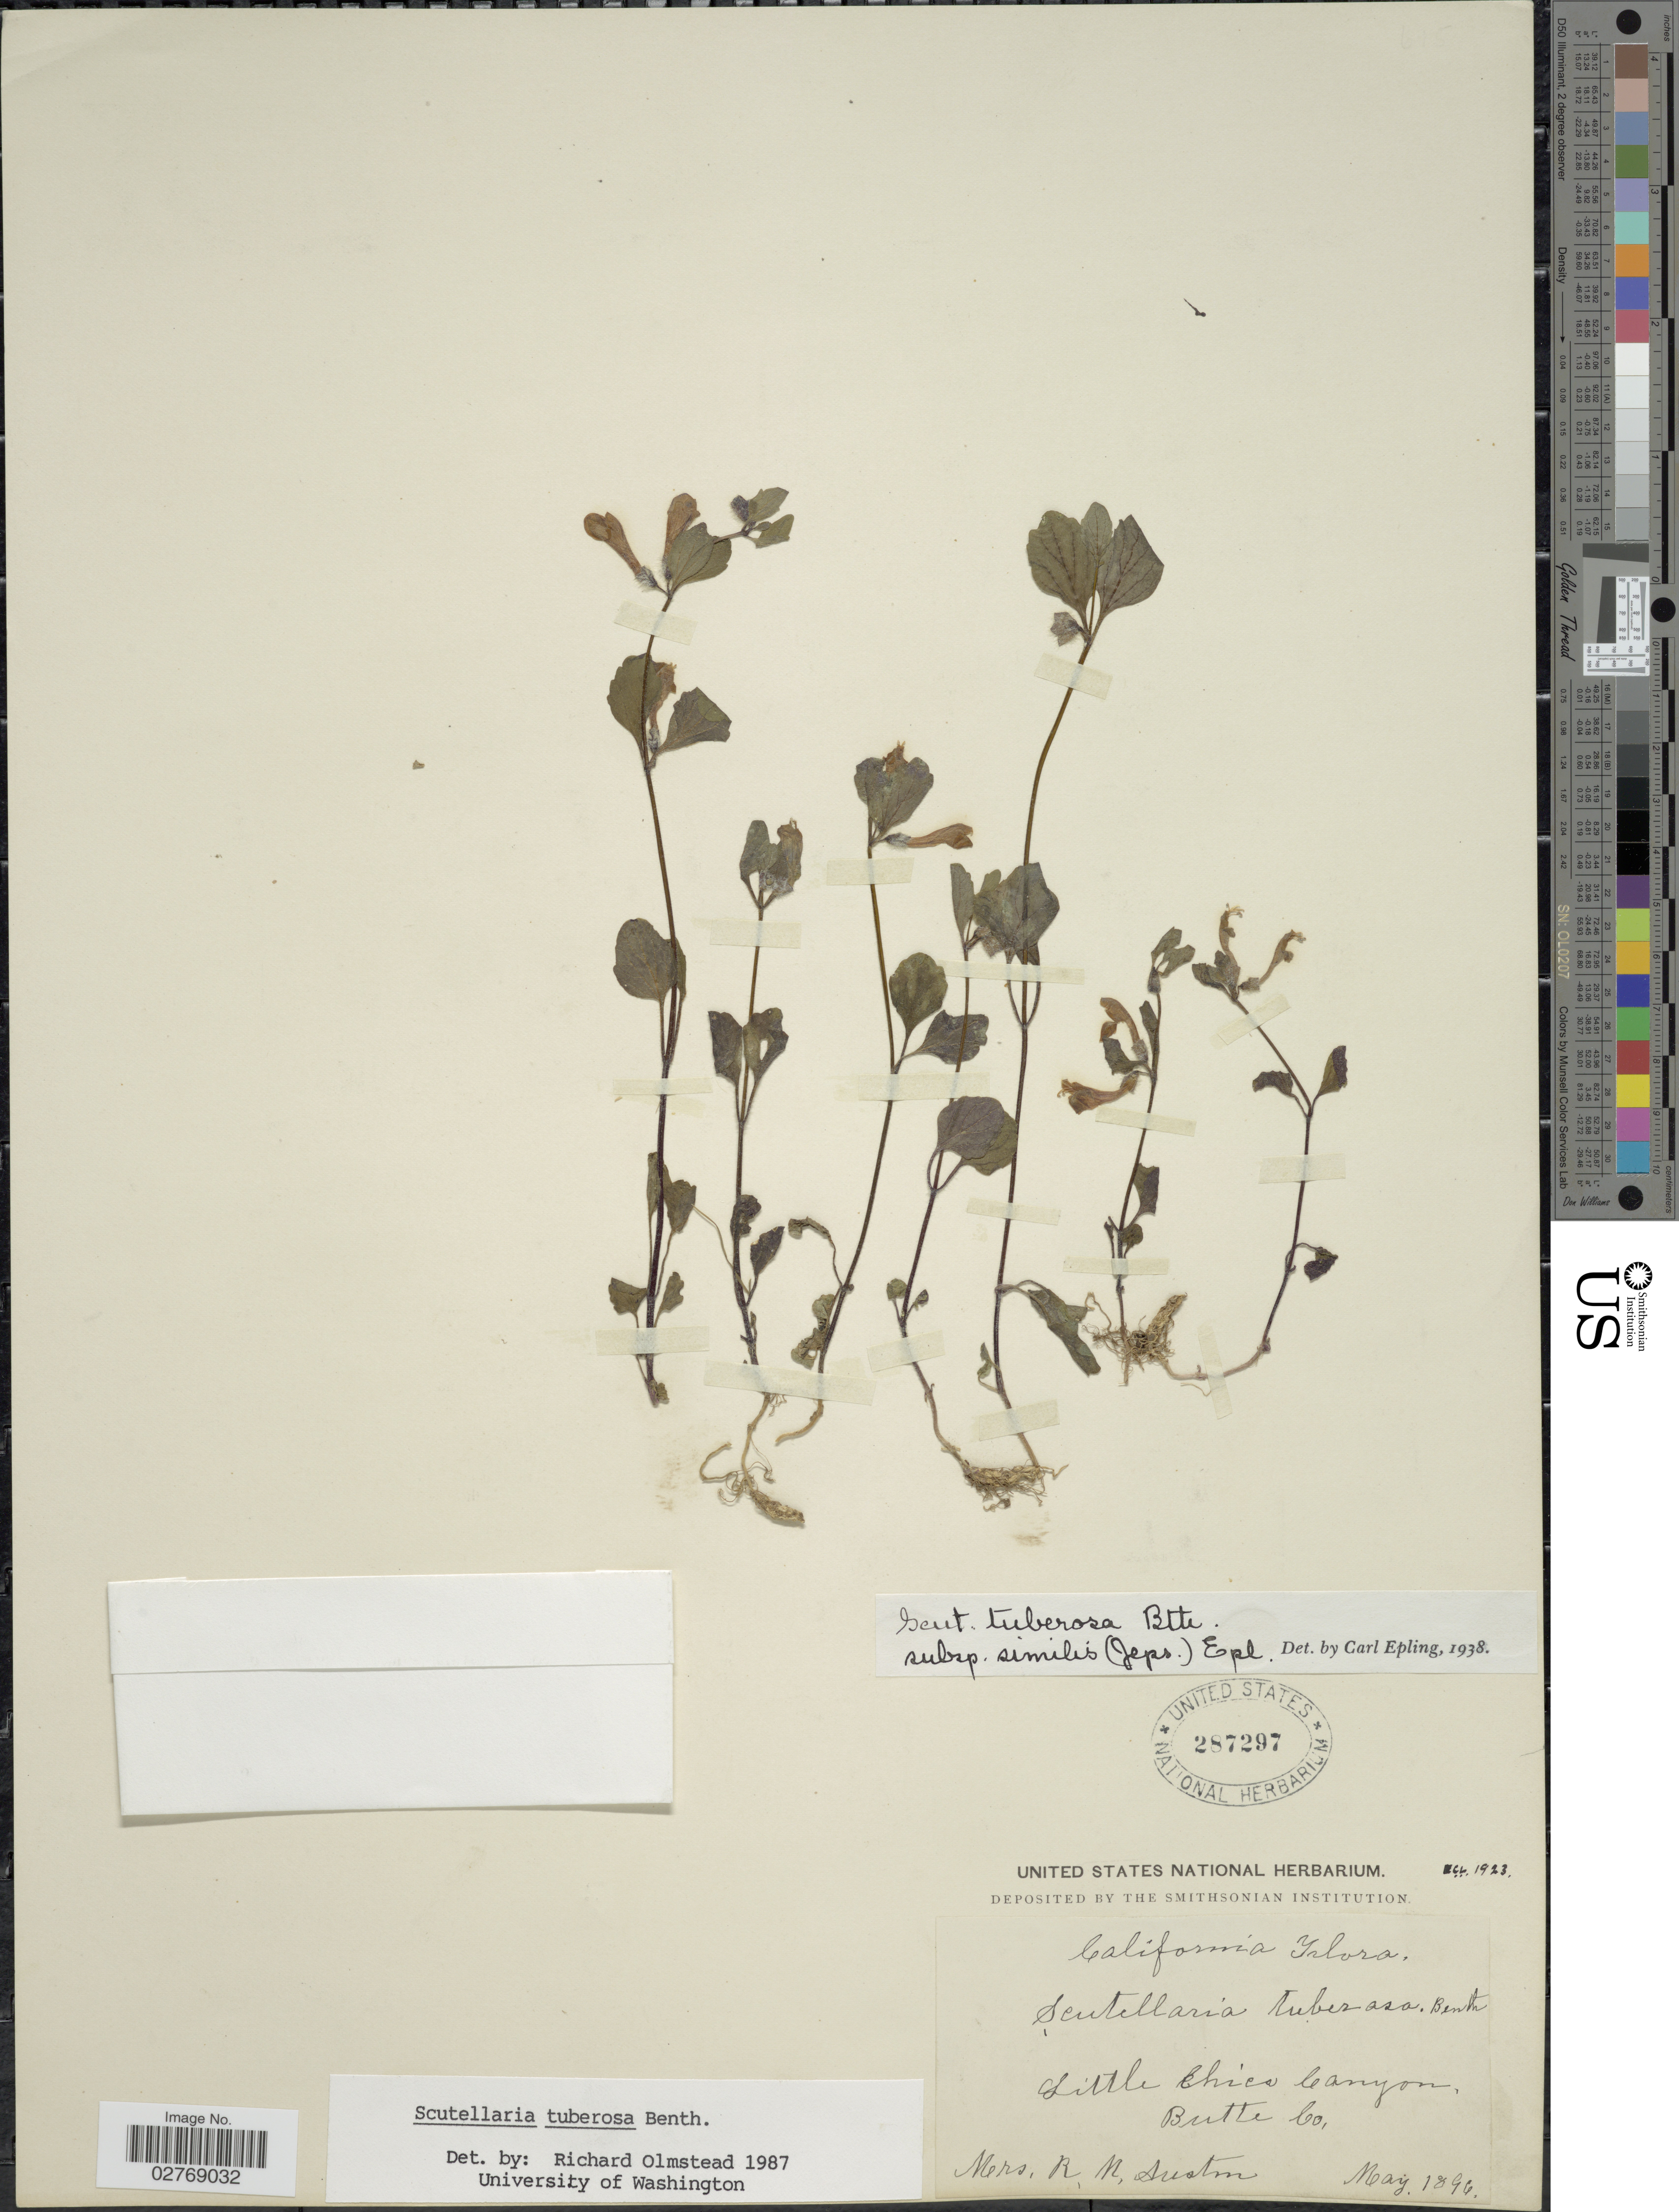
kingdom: Plantae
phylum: Tracheophyta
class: Magnoliopsida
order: Lamiales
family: Lamiaceae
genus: Scutellaria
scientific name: Scutellaria tuberosa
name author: Benth.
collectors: R. Austin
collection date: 1896-05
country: United States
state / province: California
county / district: Butte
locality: Little Chico Canyon, Butte Co.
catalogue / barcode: US 287297